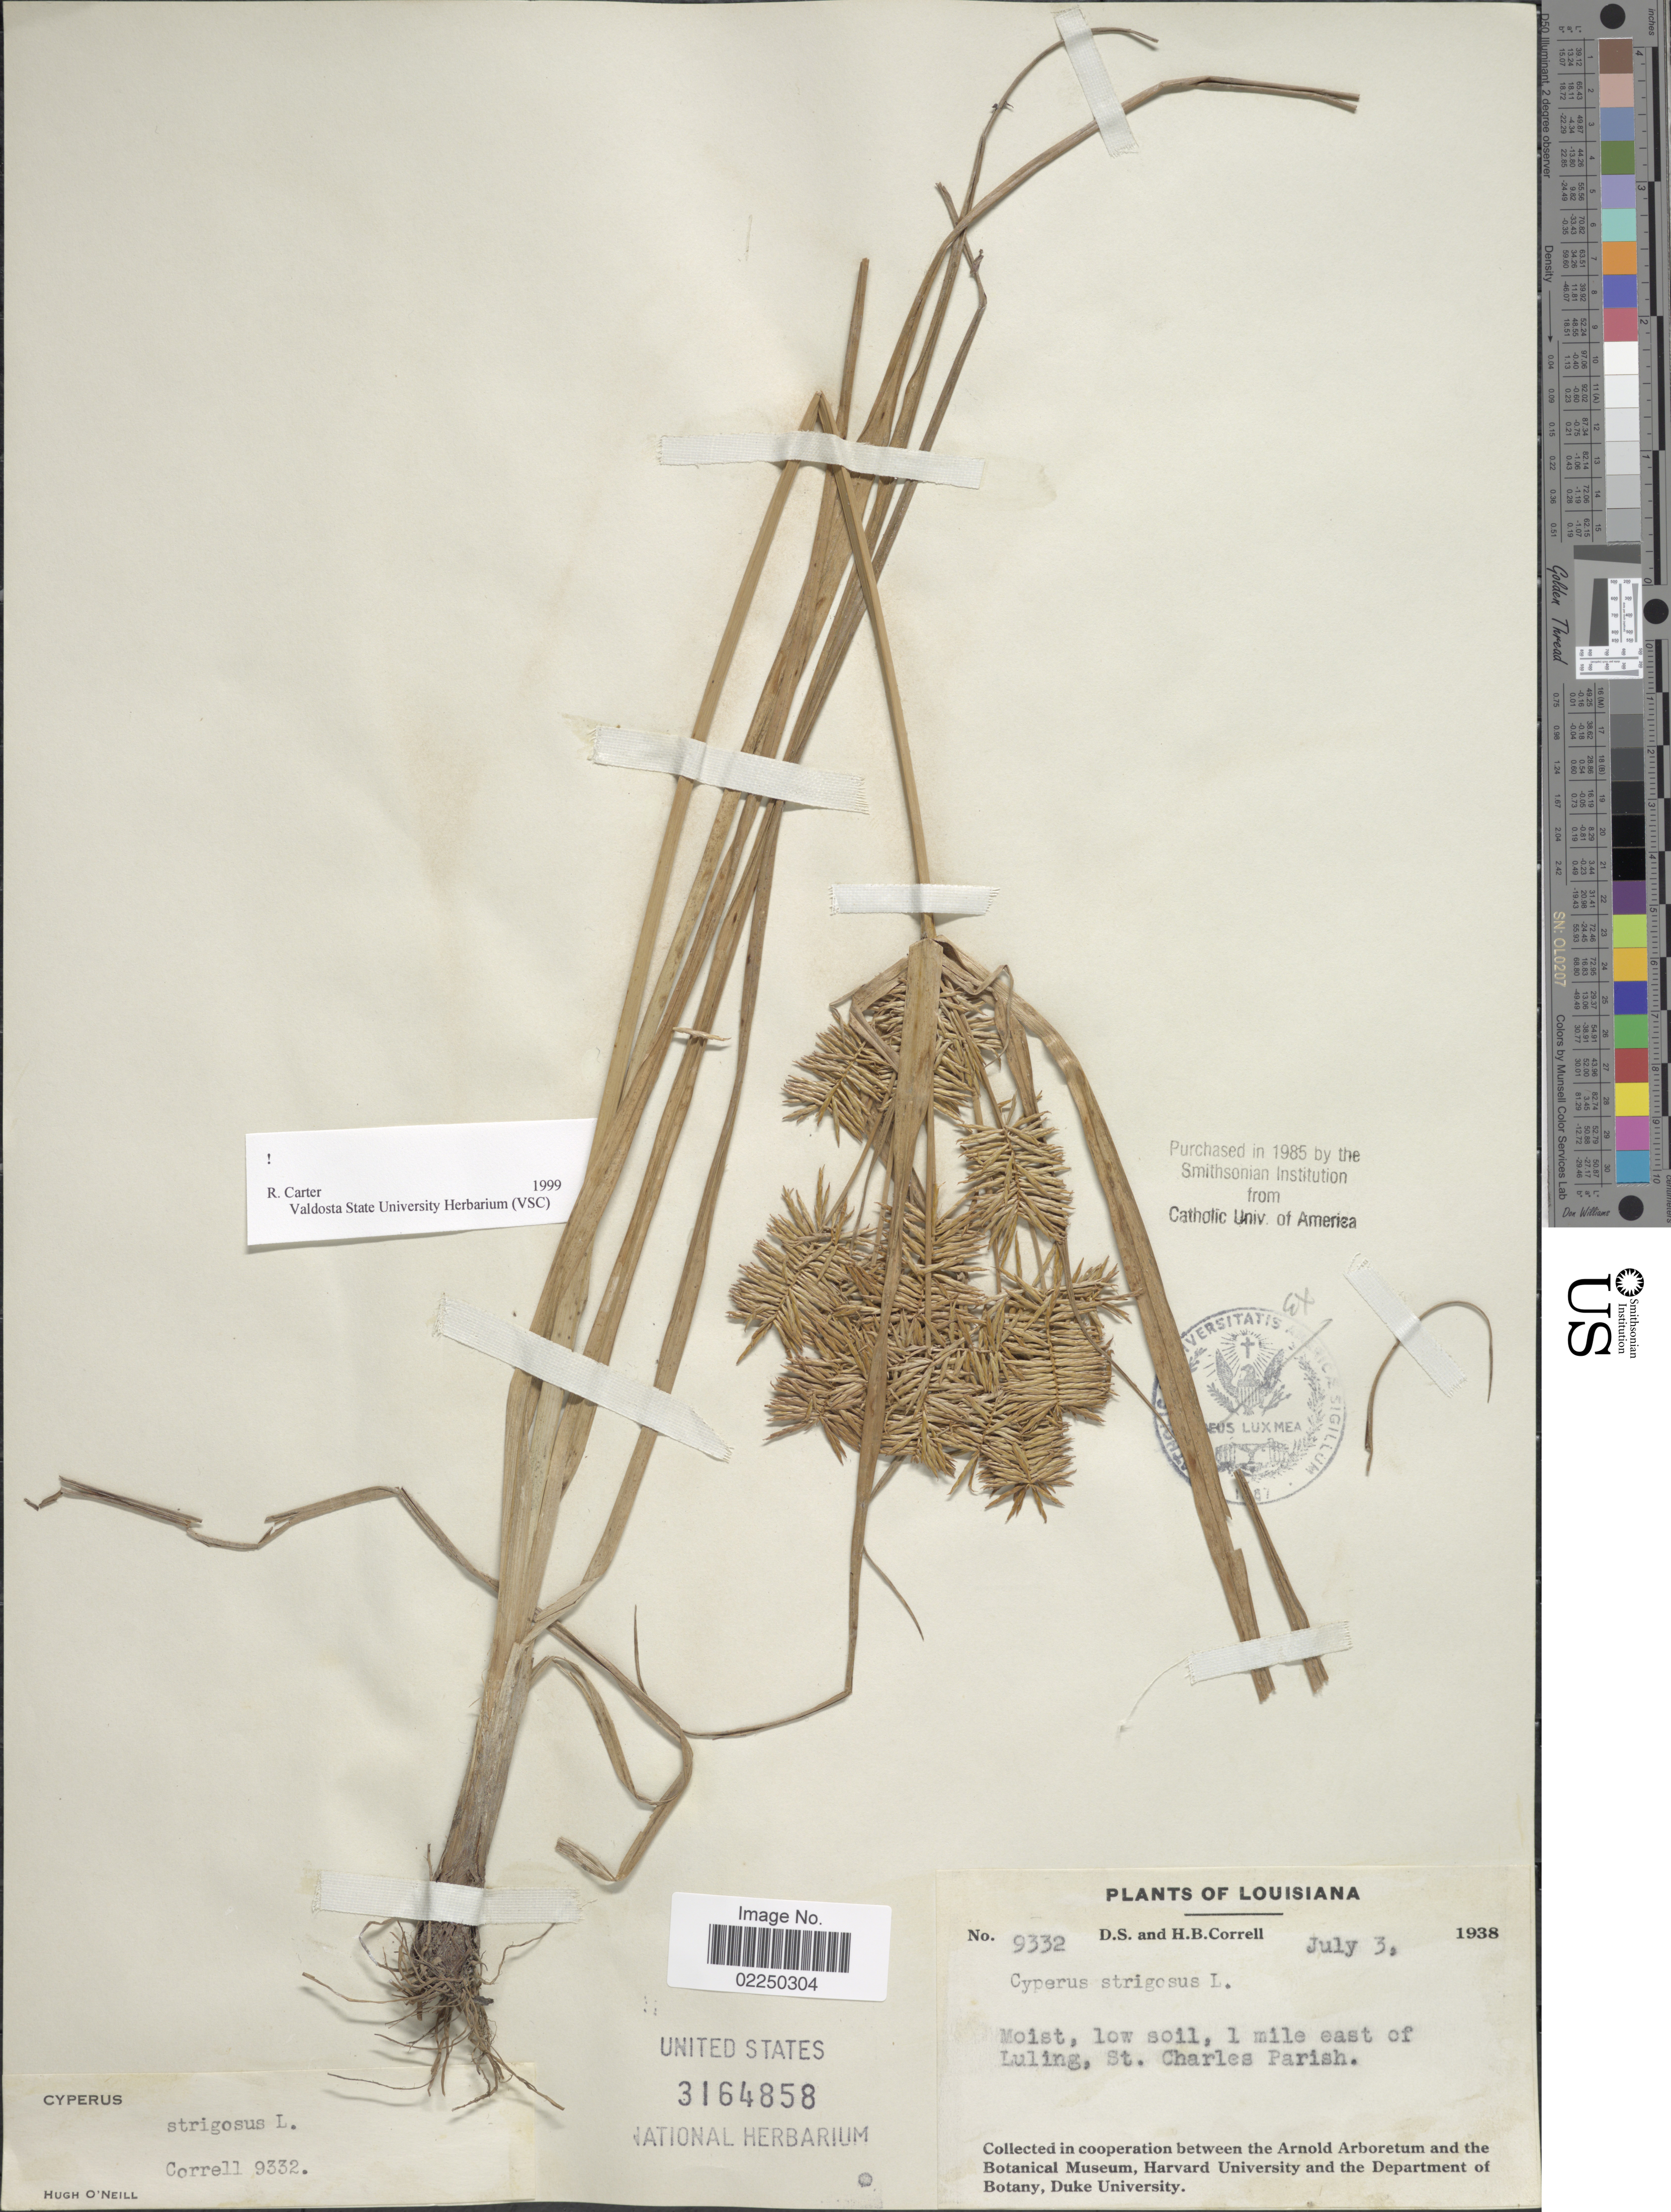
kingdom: Plantae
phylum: Tracheophyta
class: Liliopsida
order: Poales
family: Cyperaceae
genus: Cyperus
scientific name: Cyperus strigosus L.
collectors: D. S. Correll & H. Correll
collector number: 9332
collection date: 1938-07-03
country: United States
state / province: Louisiana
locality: Moist, low soil, 1 mile east of Luling,St. Charles Parish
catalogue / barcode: US 3164858